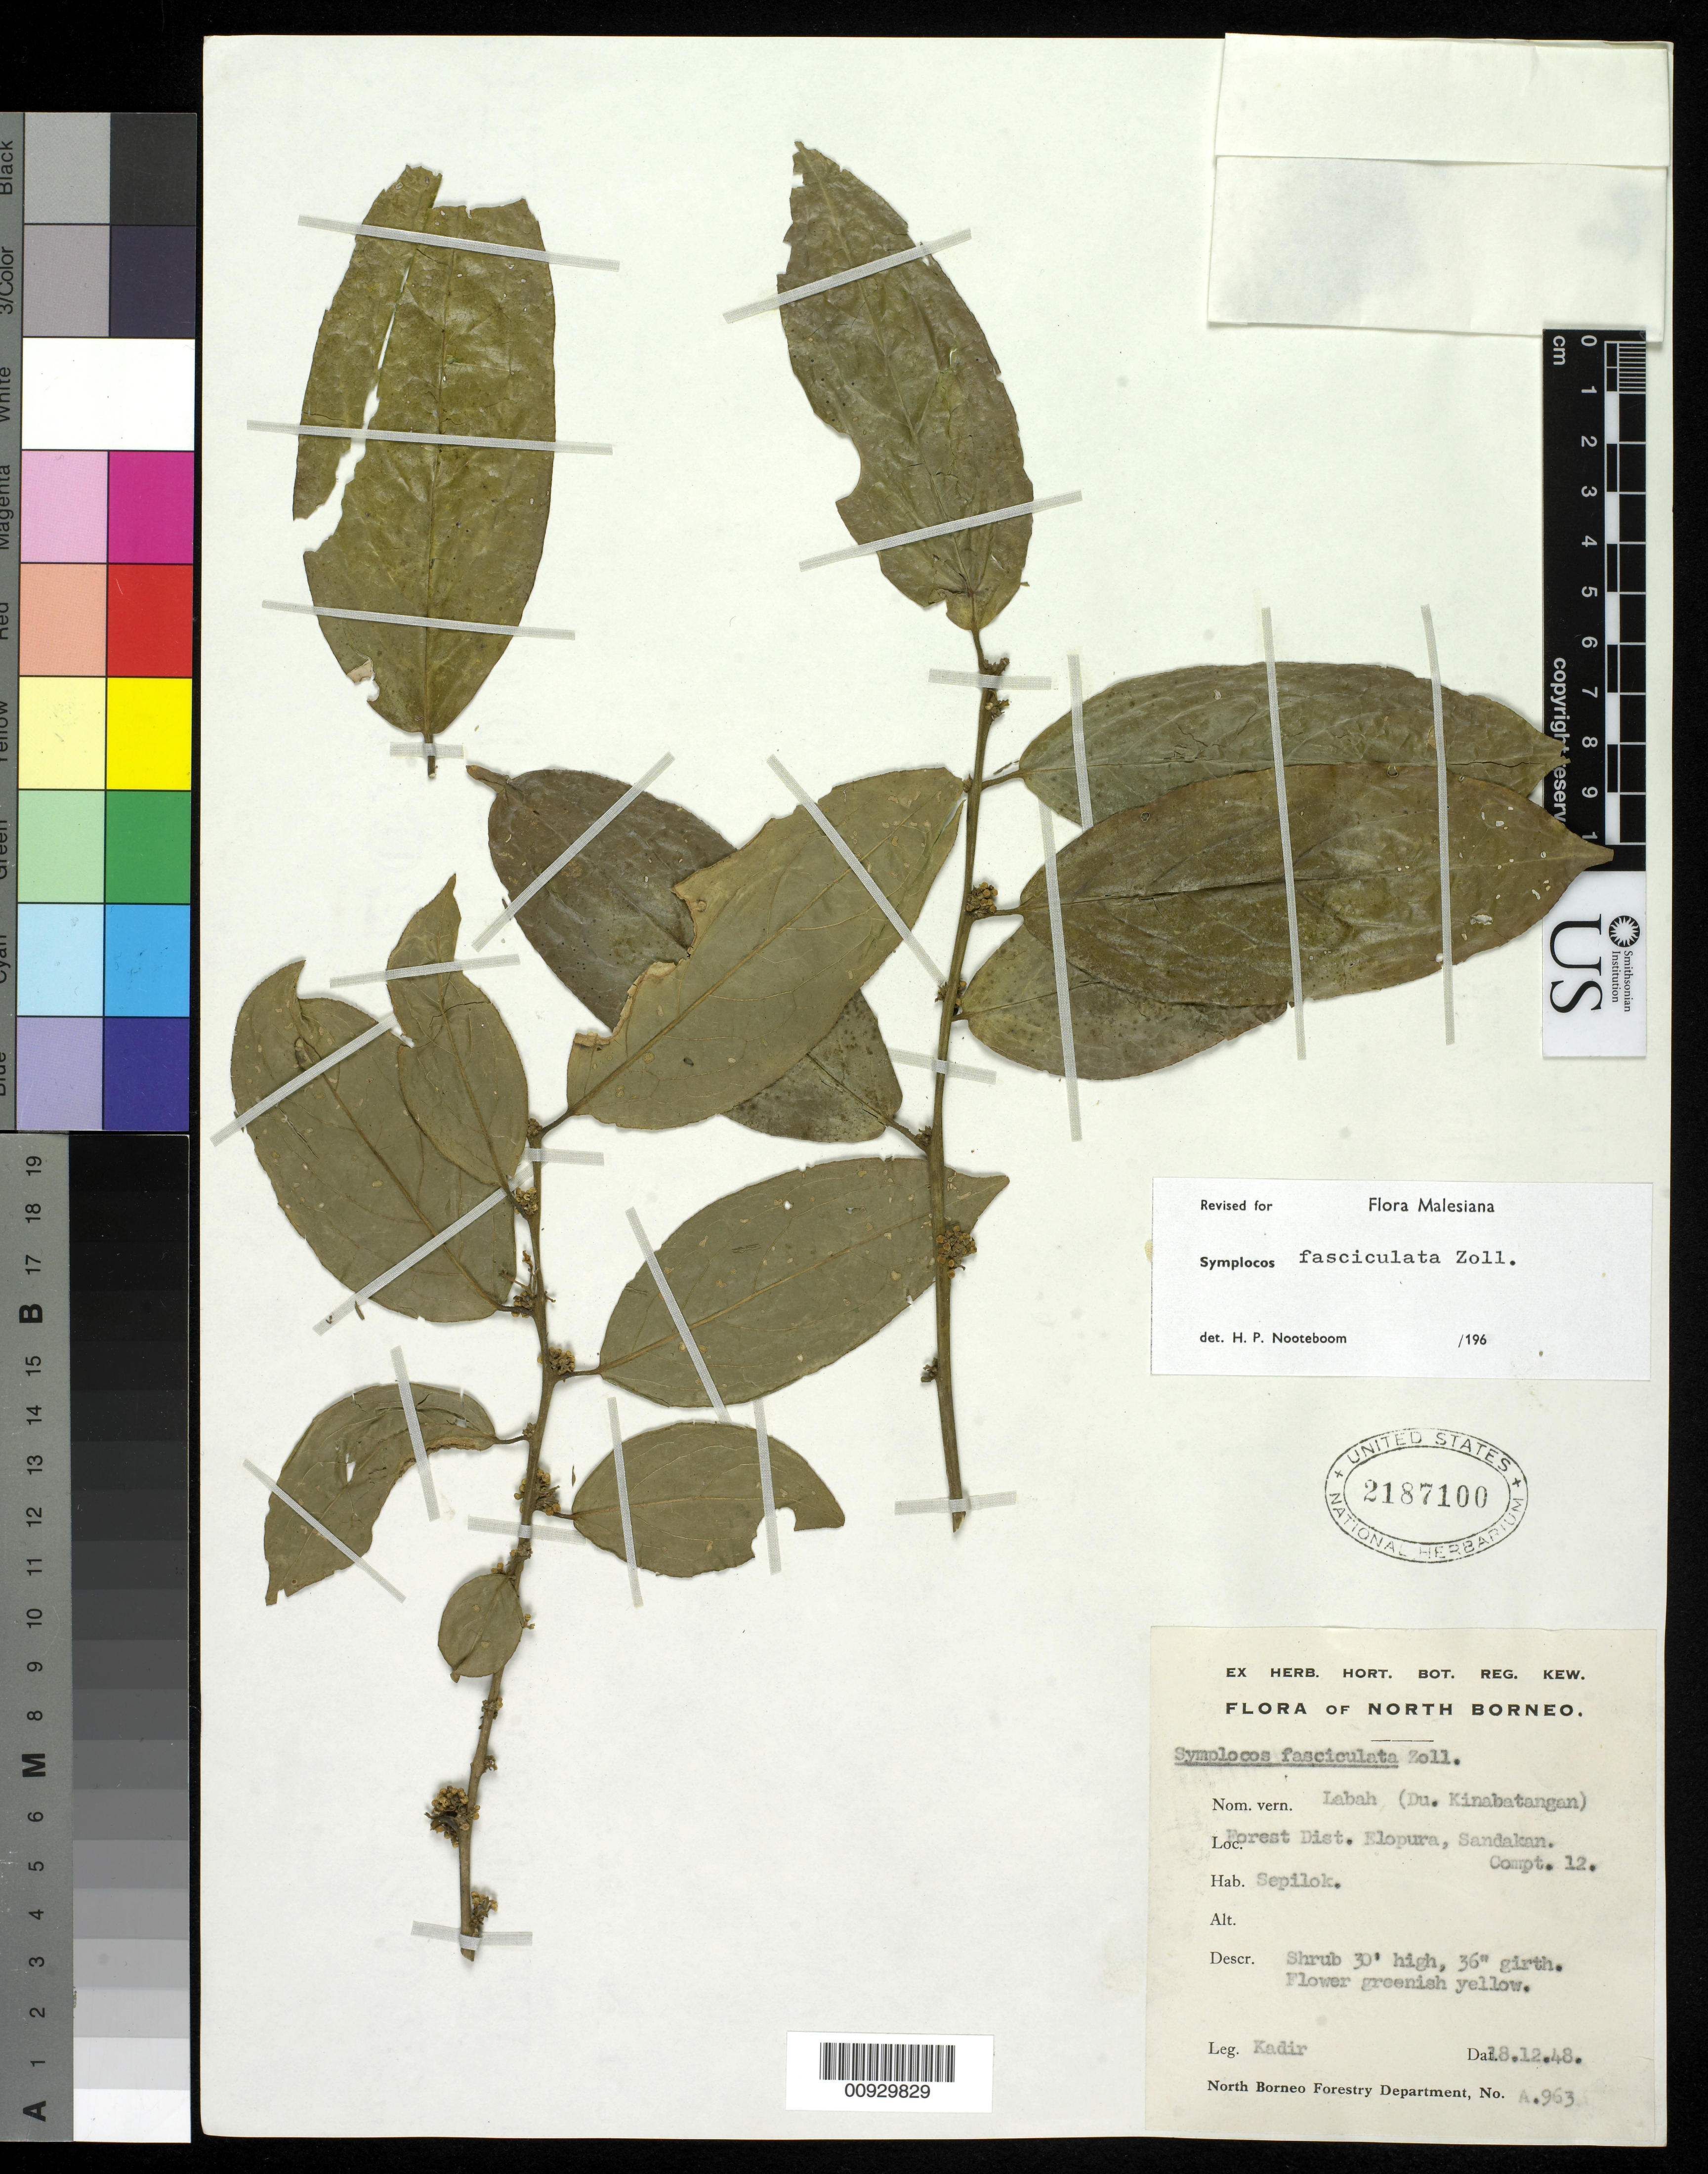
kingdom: Plantae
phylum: Tracheophyta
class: Magnoliopsida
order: Ericales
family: Symplocaceae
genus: Symplocos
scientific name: Symplocos fasciculata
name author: Roxb. ex A. DC.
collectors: Kadir Bin Abdul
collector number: A 963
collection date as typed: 18 Dec 1948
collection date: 1948-12-18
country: Malaysia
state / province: Sabah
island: Borneo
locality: Forest Dist. Elopura, Sandakan.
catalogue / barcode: US 2187100